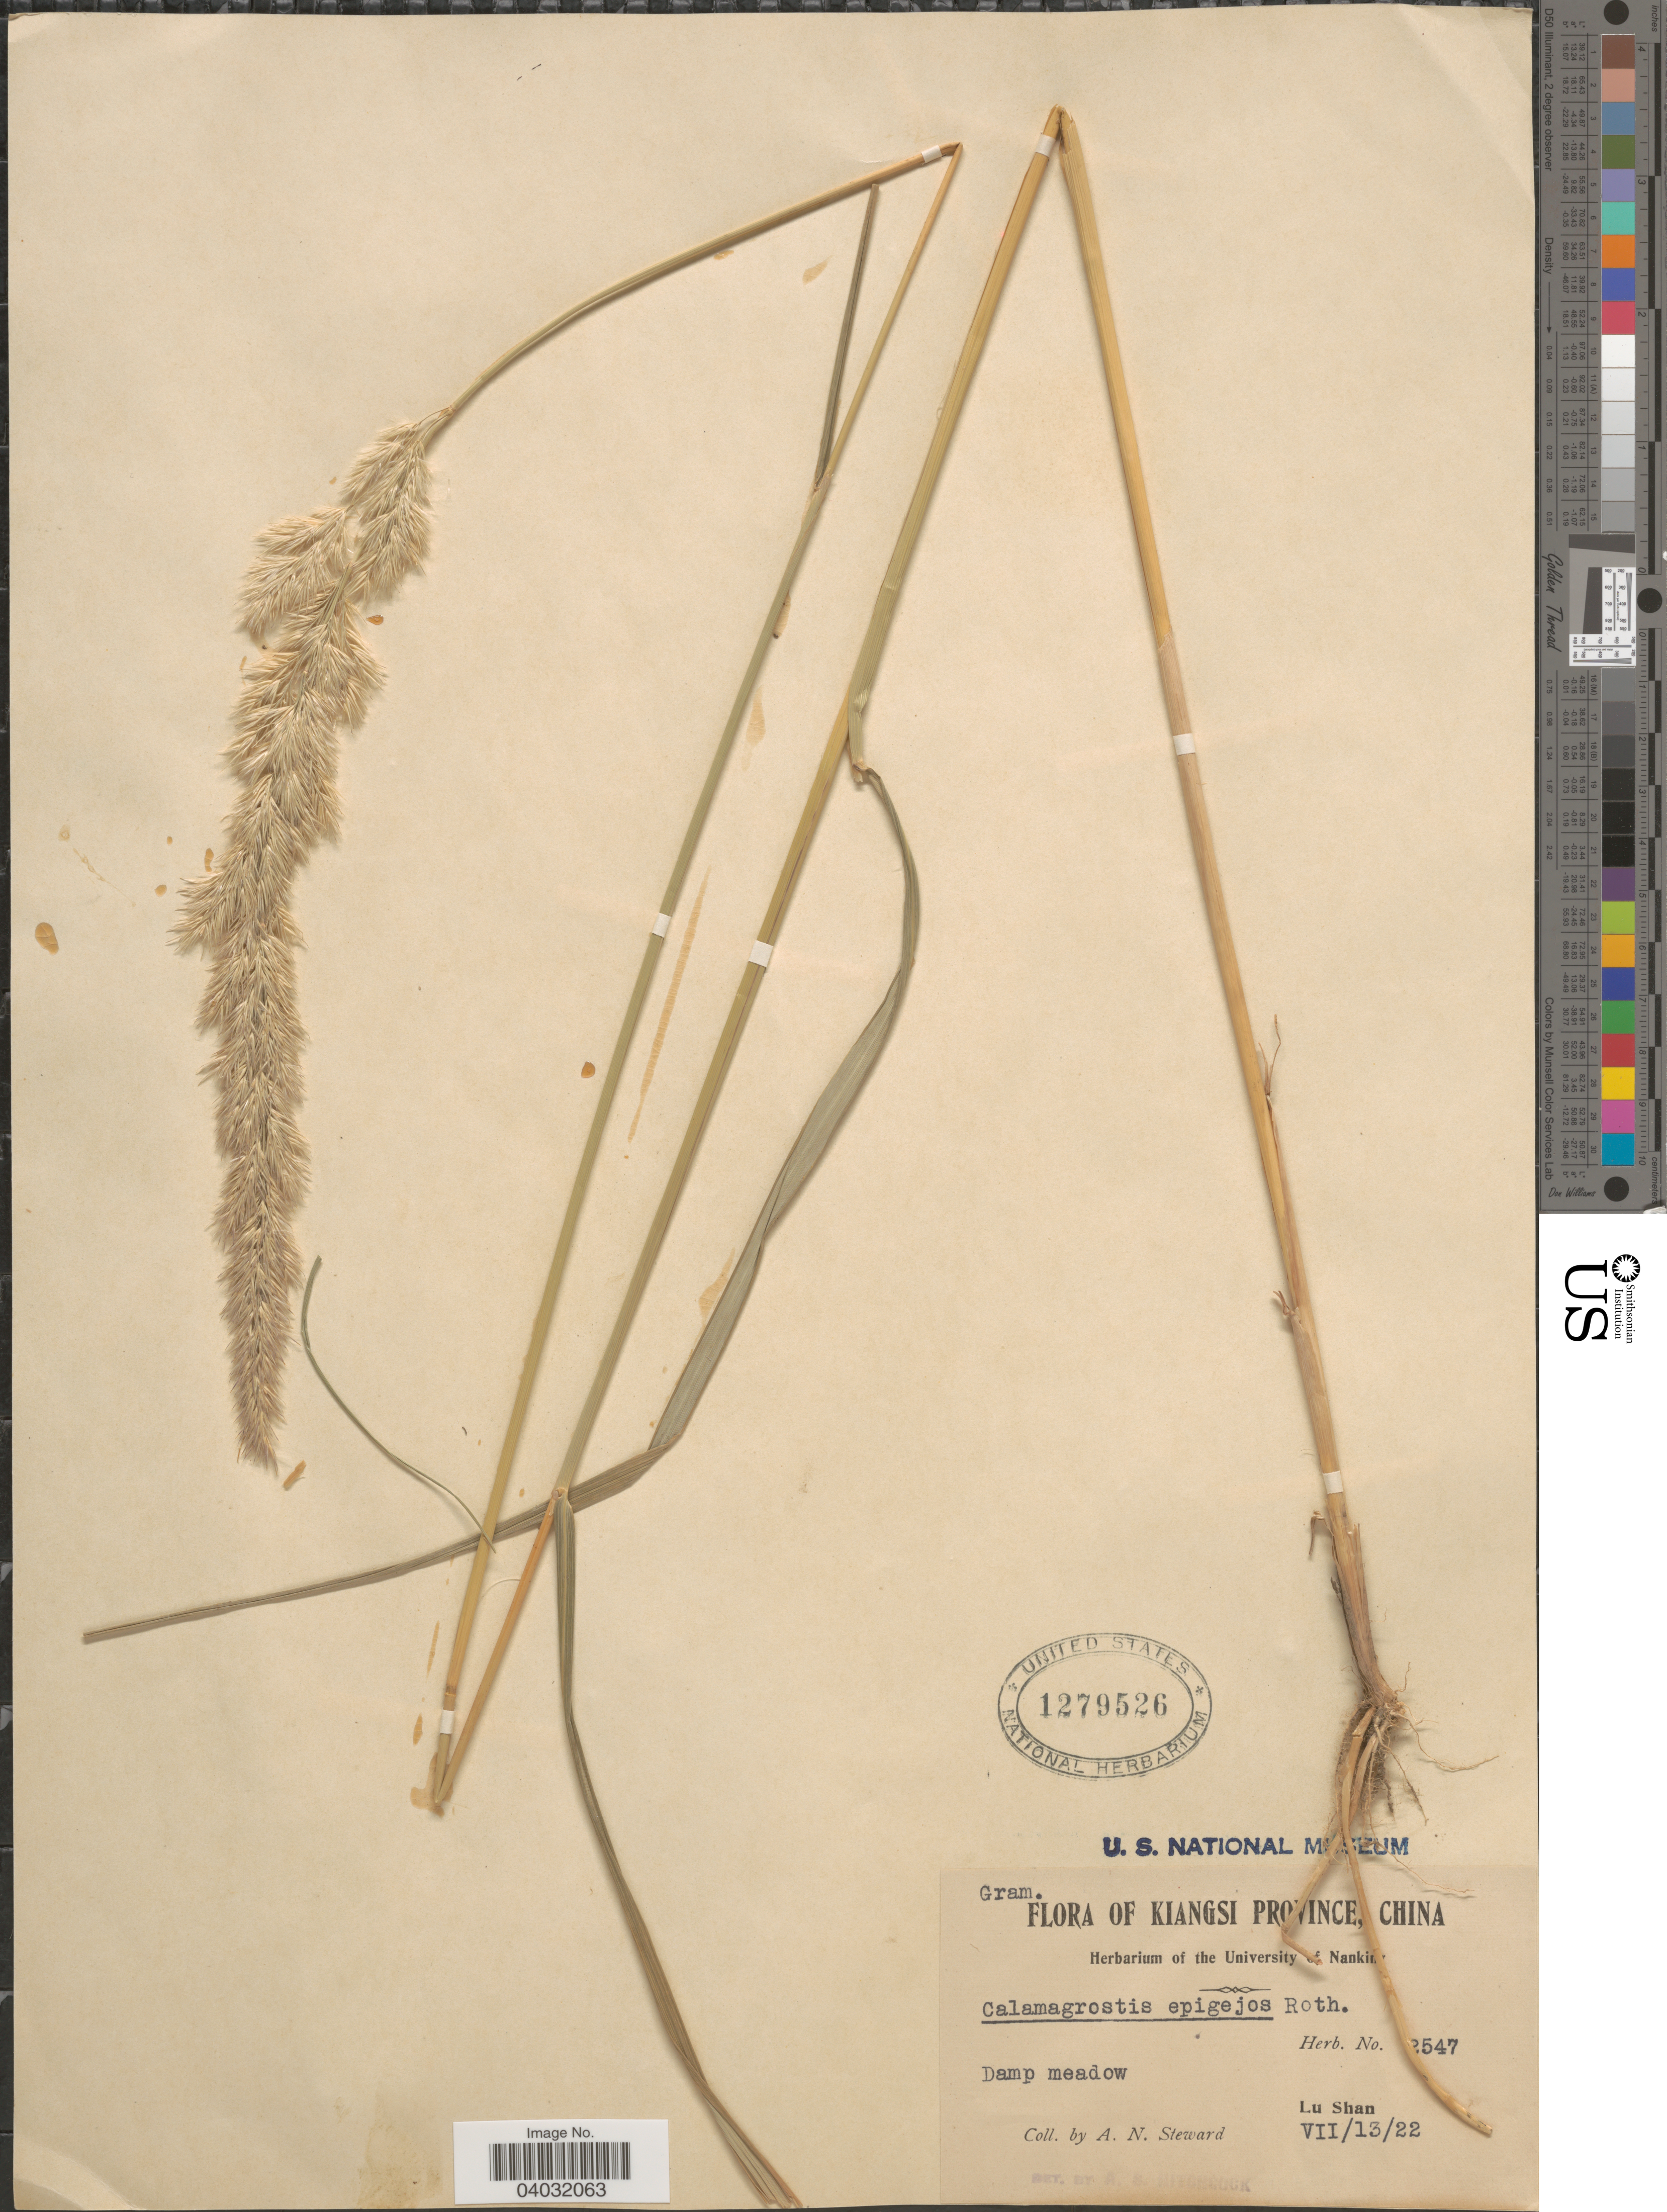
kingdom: Plantae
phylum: Tracheophyta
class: Liliopsida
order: Poales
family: Poaceae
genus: Calamagrostis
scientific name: Calamagrostis epigeios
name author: (L.) Roth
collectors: A. N. Steward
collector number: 2547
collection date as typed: Transcribed d/m/y: 13/7/22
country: China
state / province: Jiangxi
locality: Kiangsi Province. Lu Shan.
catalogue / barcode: US 1279526